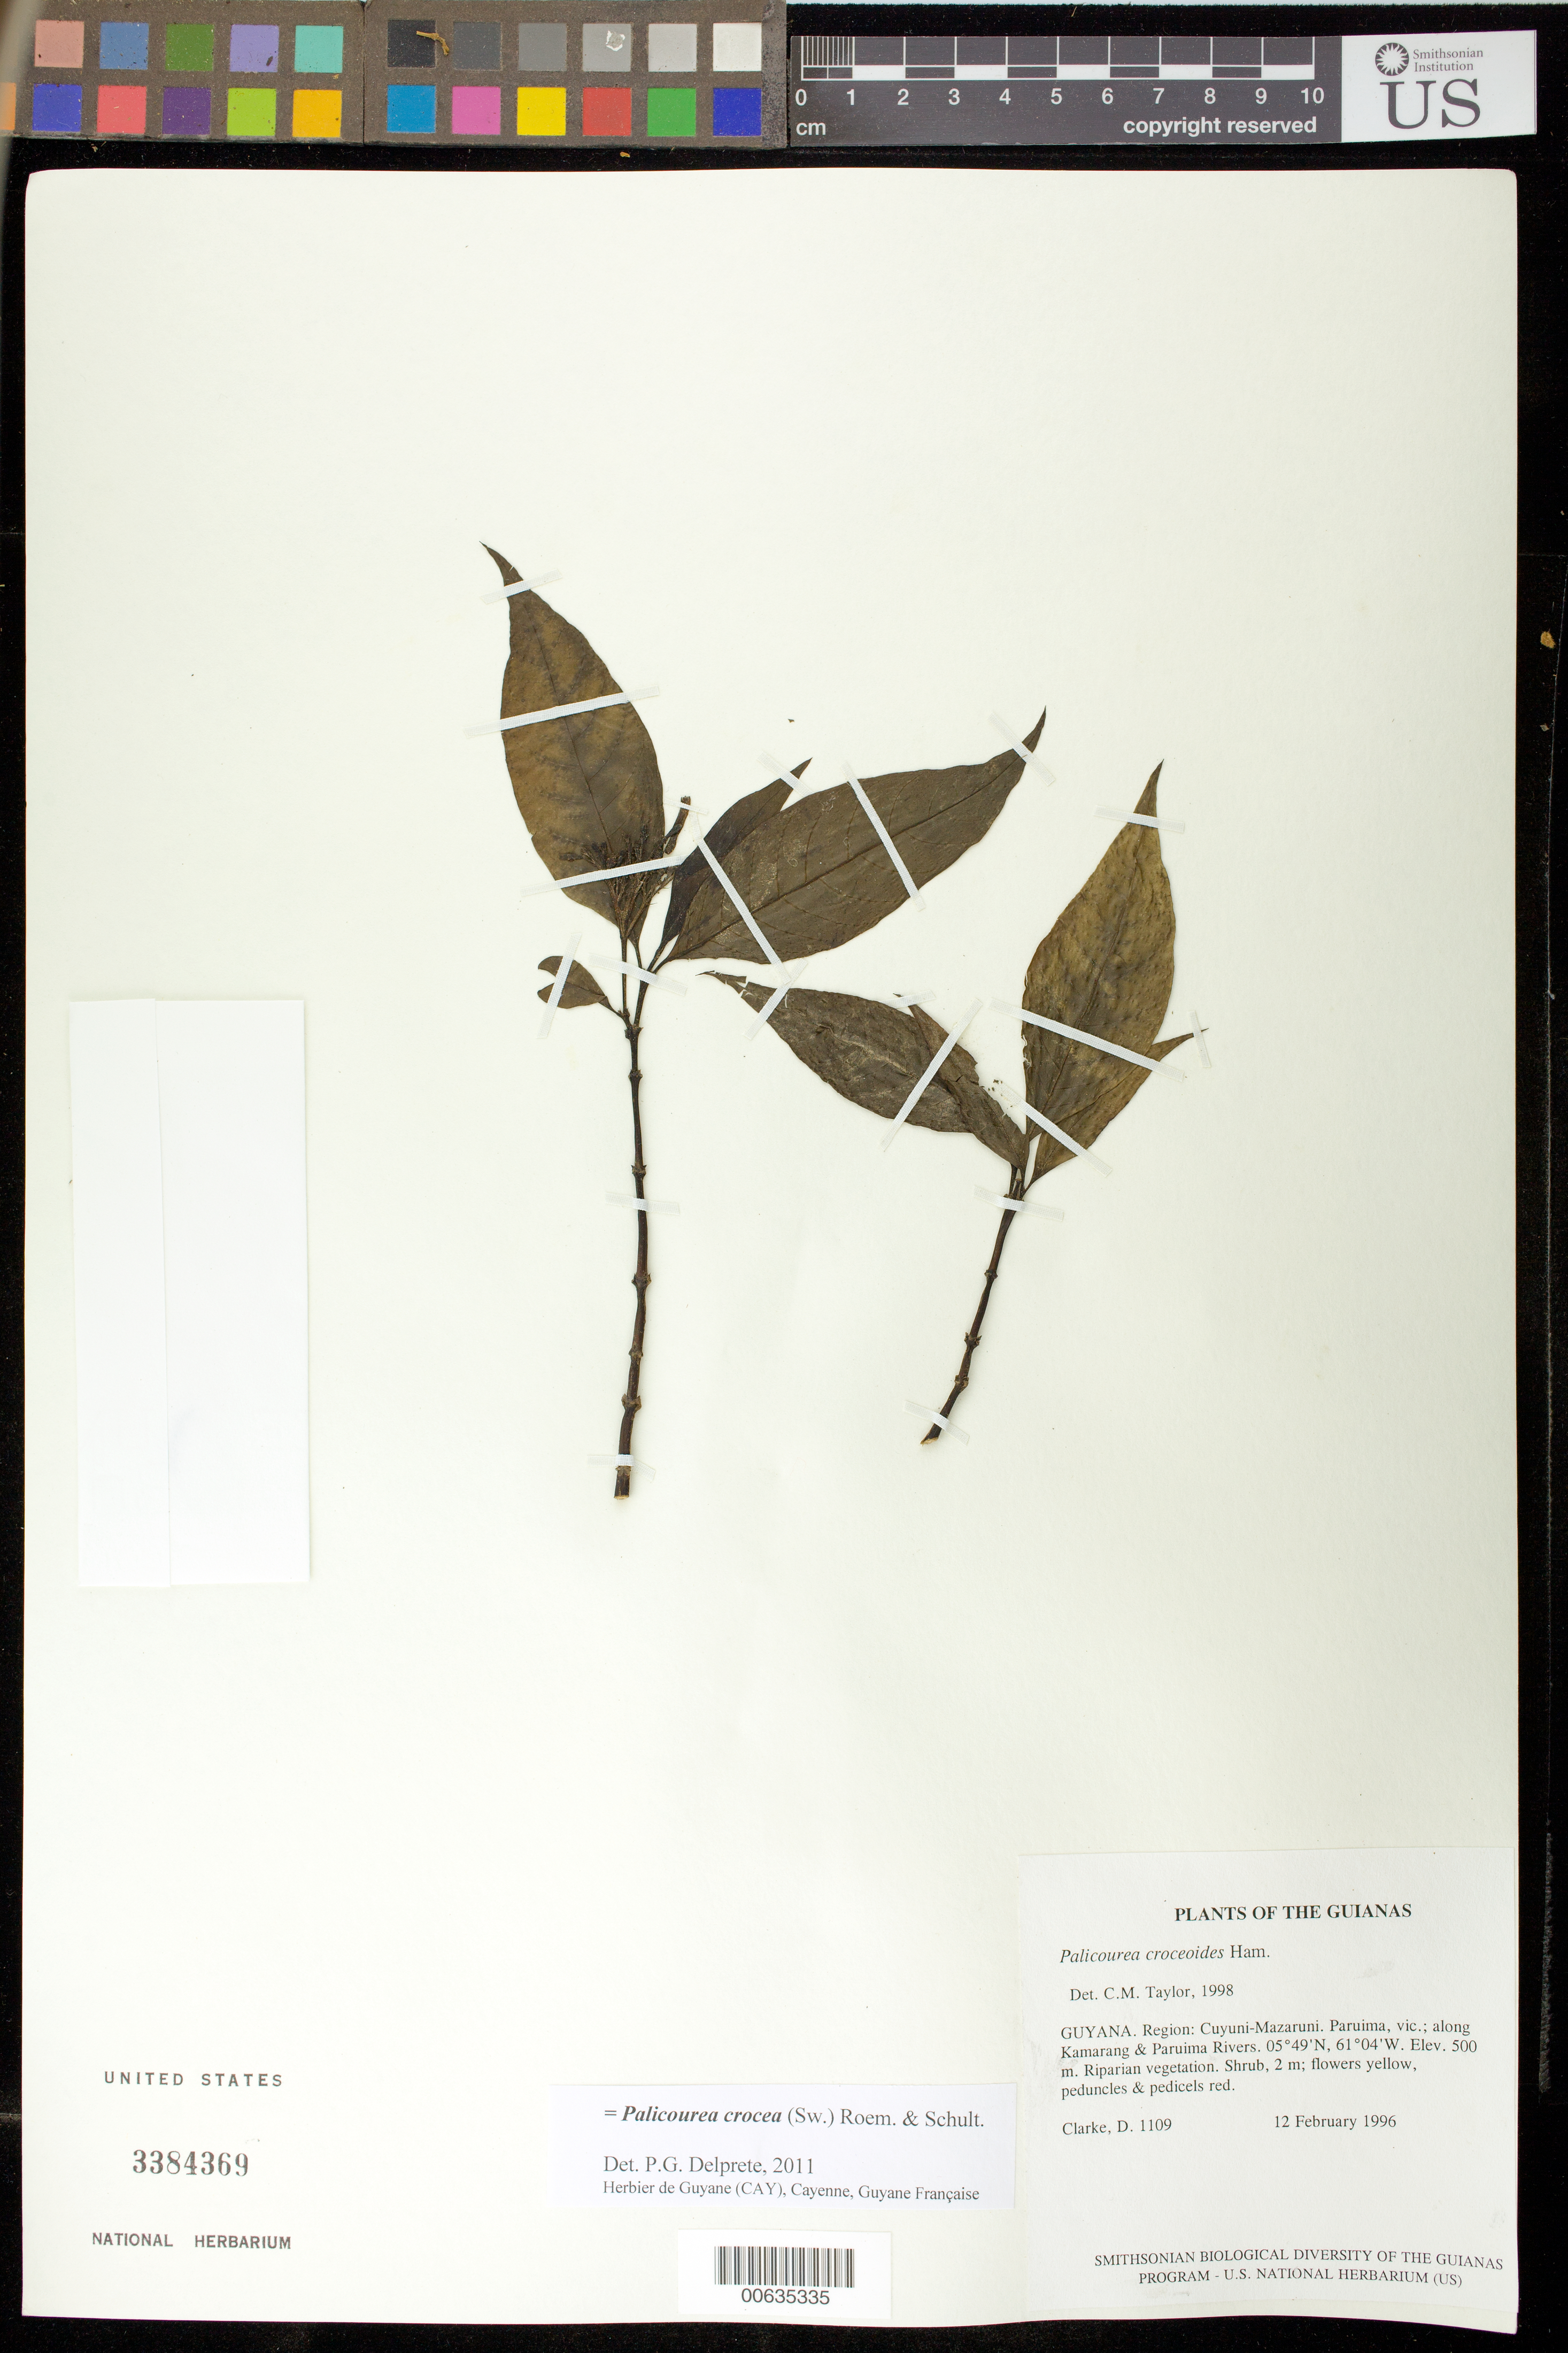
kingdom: Plantae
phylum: Tracheophyta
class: Magnoliopsida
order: Gentianales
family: Rubiaceae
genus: Palicourea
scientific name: Palicourea crocea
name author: (Sw.) Schult.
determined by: Delprete, P. G., Herb. de Guyane Cay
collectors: H. D. Clarke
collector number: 1109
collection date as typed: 12 February 1996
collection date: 1996-02-12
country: Guyana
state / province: Cuyuni-Mazaruni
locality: Paruima, vic.; along Kamarang & Paruima Rivers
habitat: Riparian vegetation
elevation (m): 500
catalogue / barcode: US 3384369